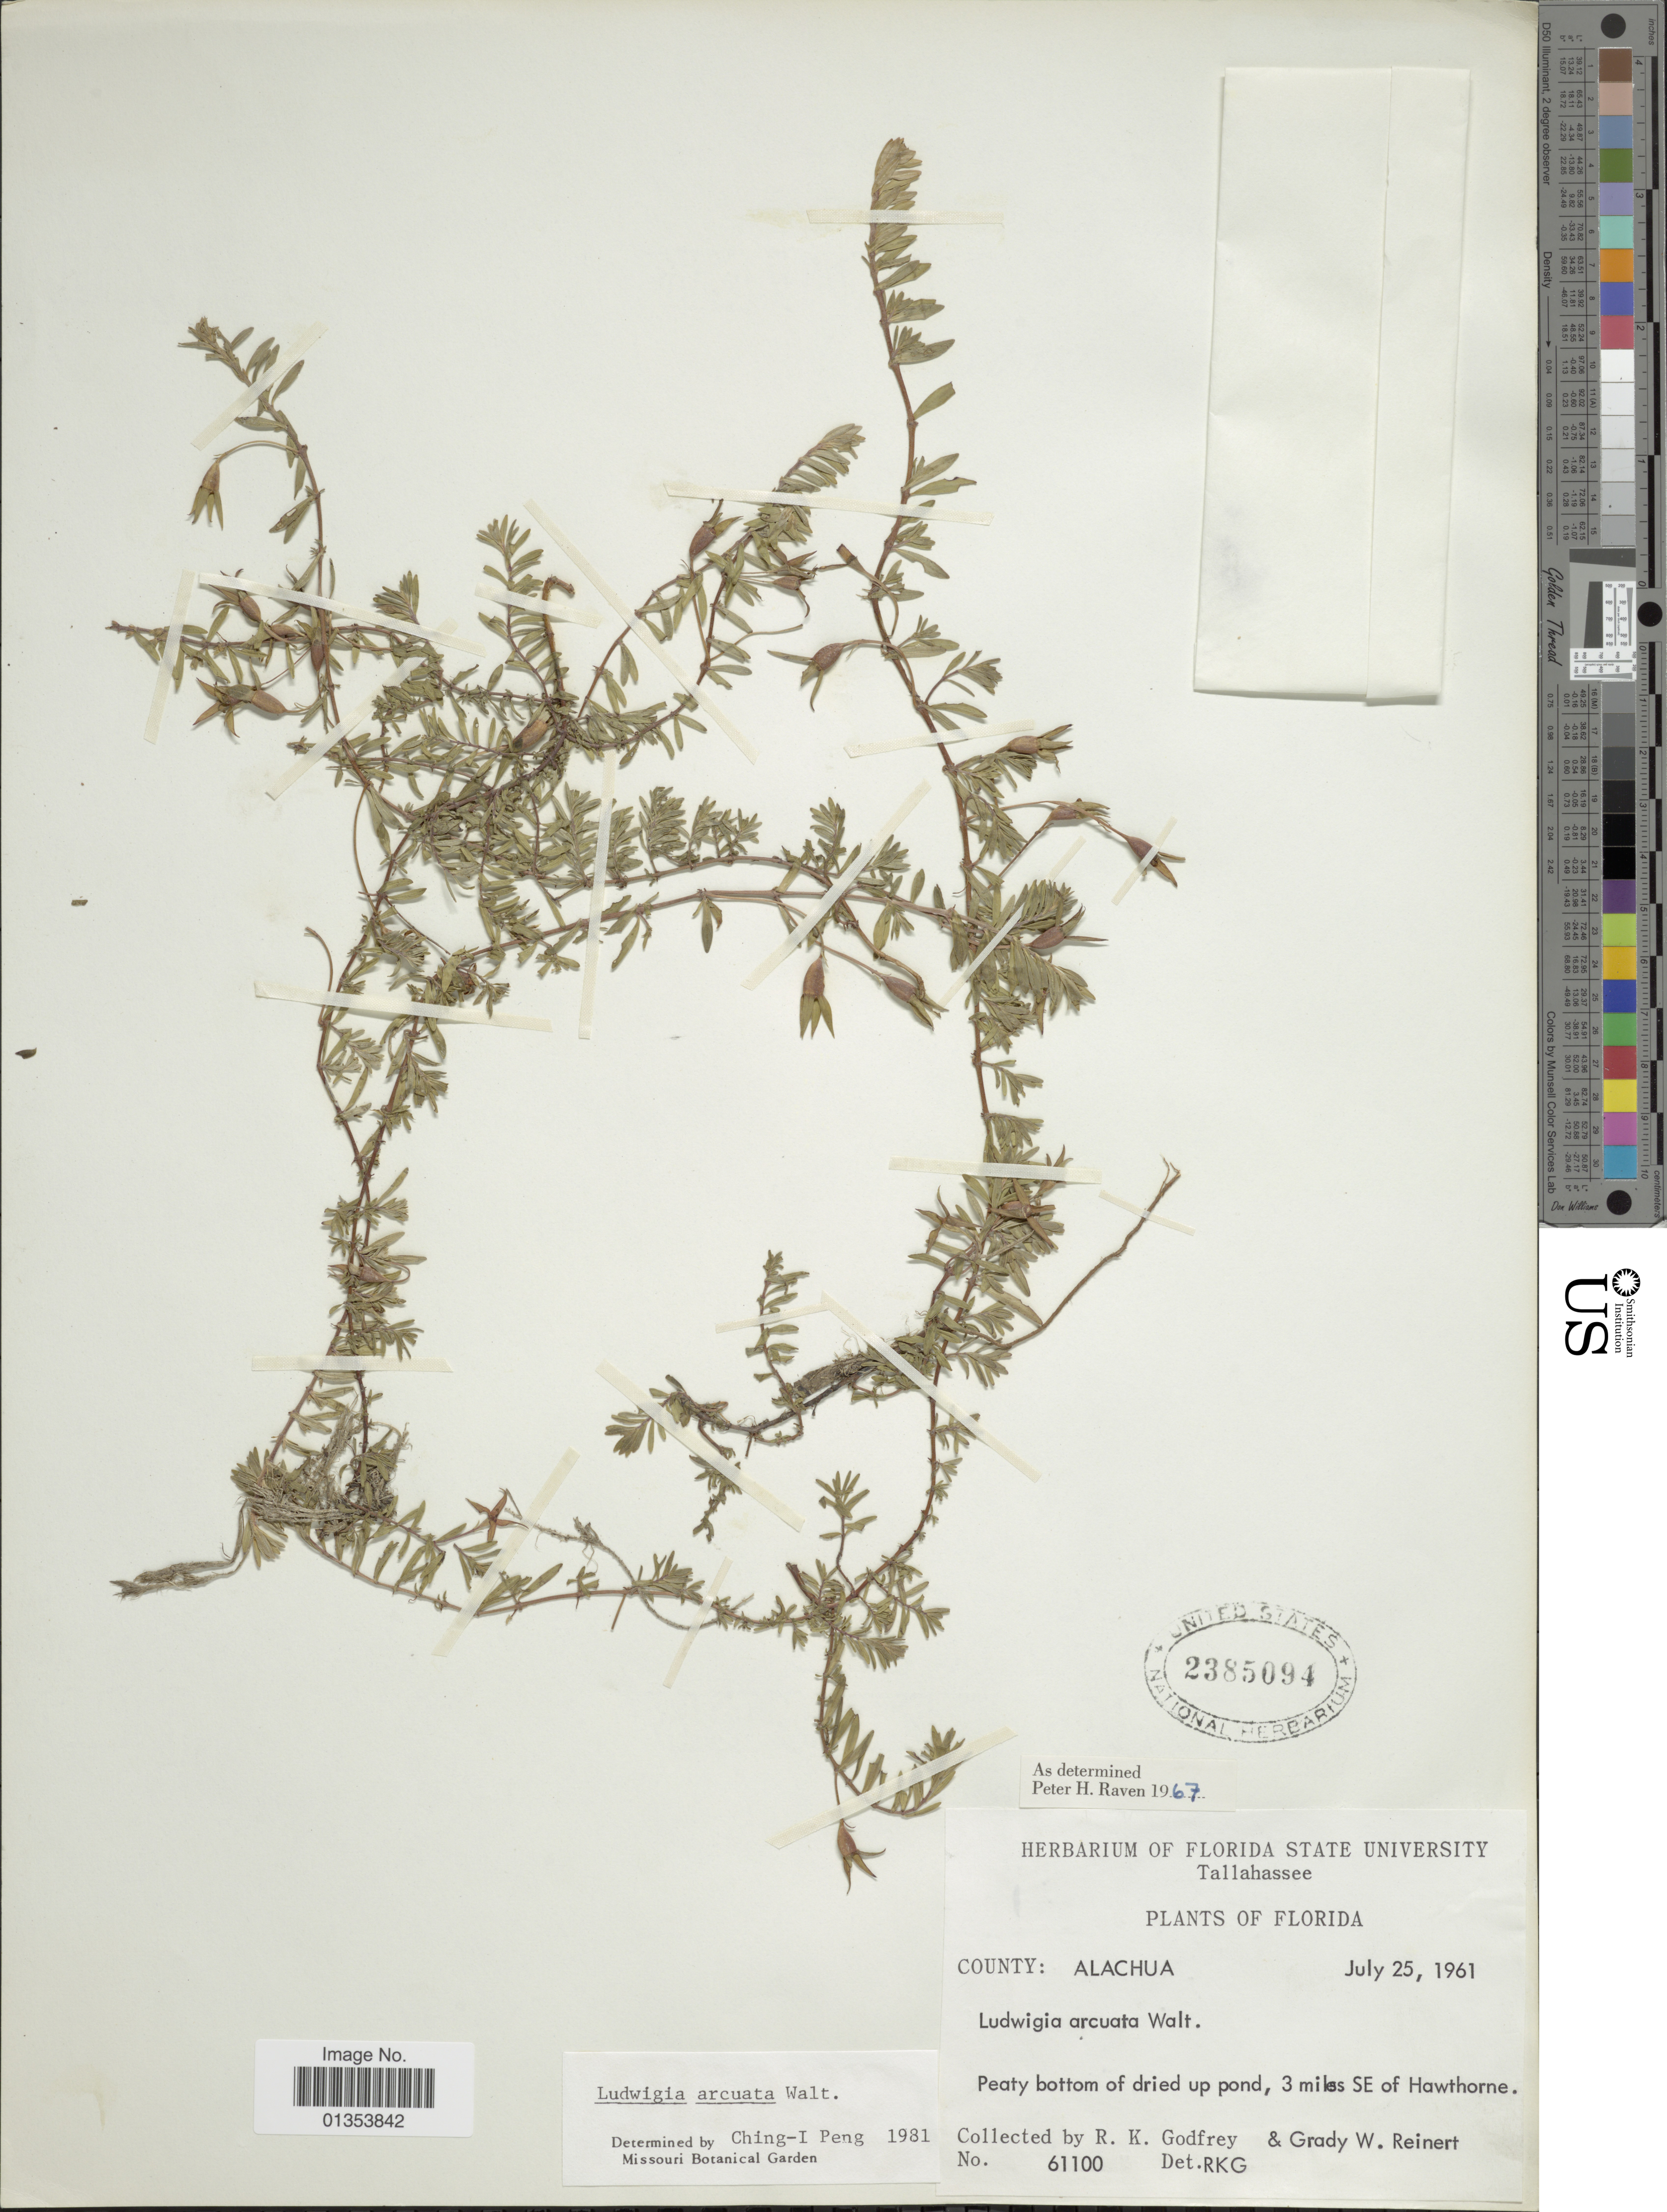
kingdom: Plantae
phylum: Tracheophyta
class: Magnoliopsida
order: Myrtales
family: Onagraceae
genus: Ludwigia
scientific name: Ludwigia arcuata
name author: Walter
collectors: R. K. Godfrey & G. Reinert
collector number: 61100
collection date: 1961-07-25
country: United States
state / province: Florida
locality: Tallahassee, County Alachua, 3 miles SE of Hawthorne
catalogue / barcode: US 2385094